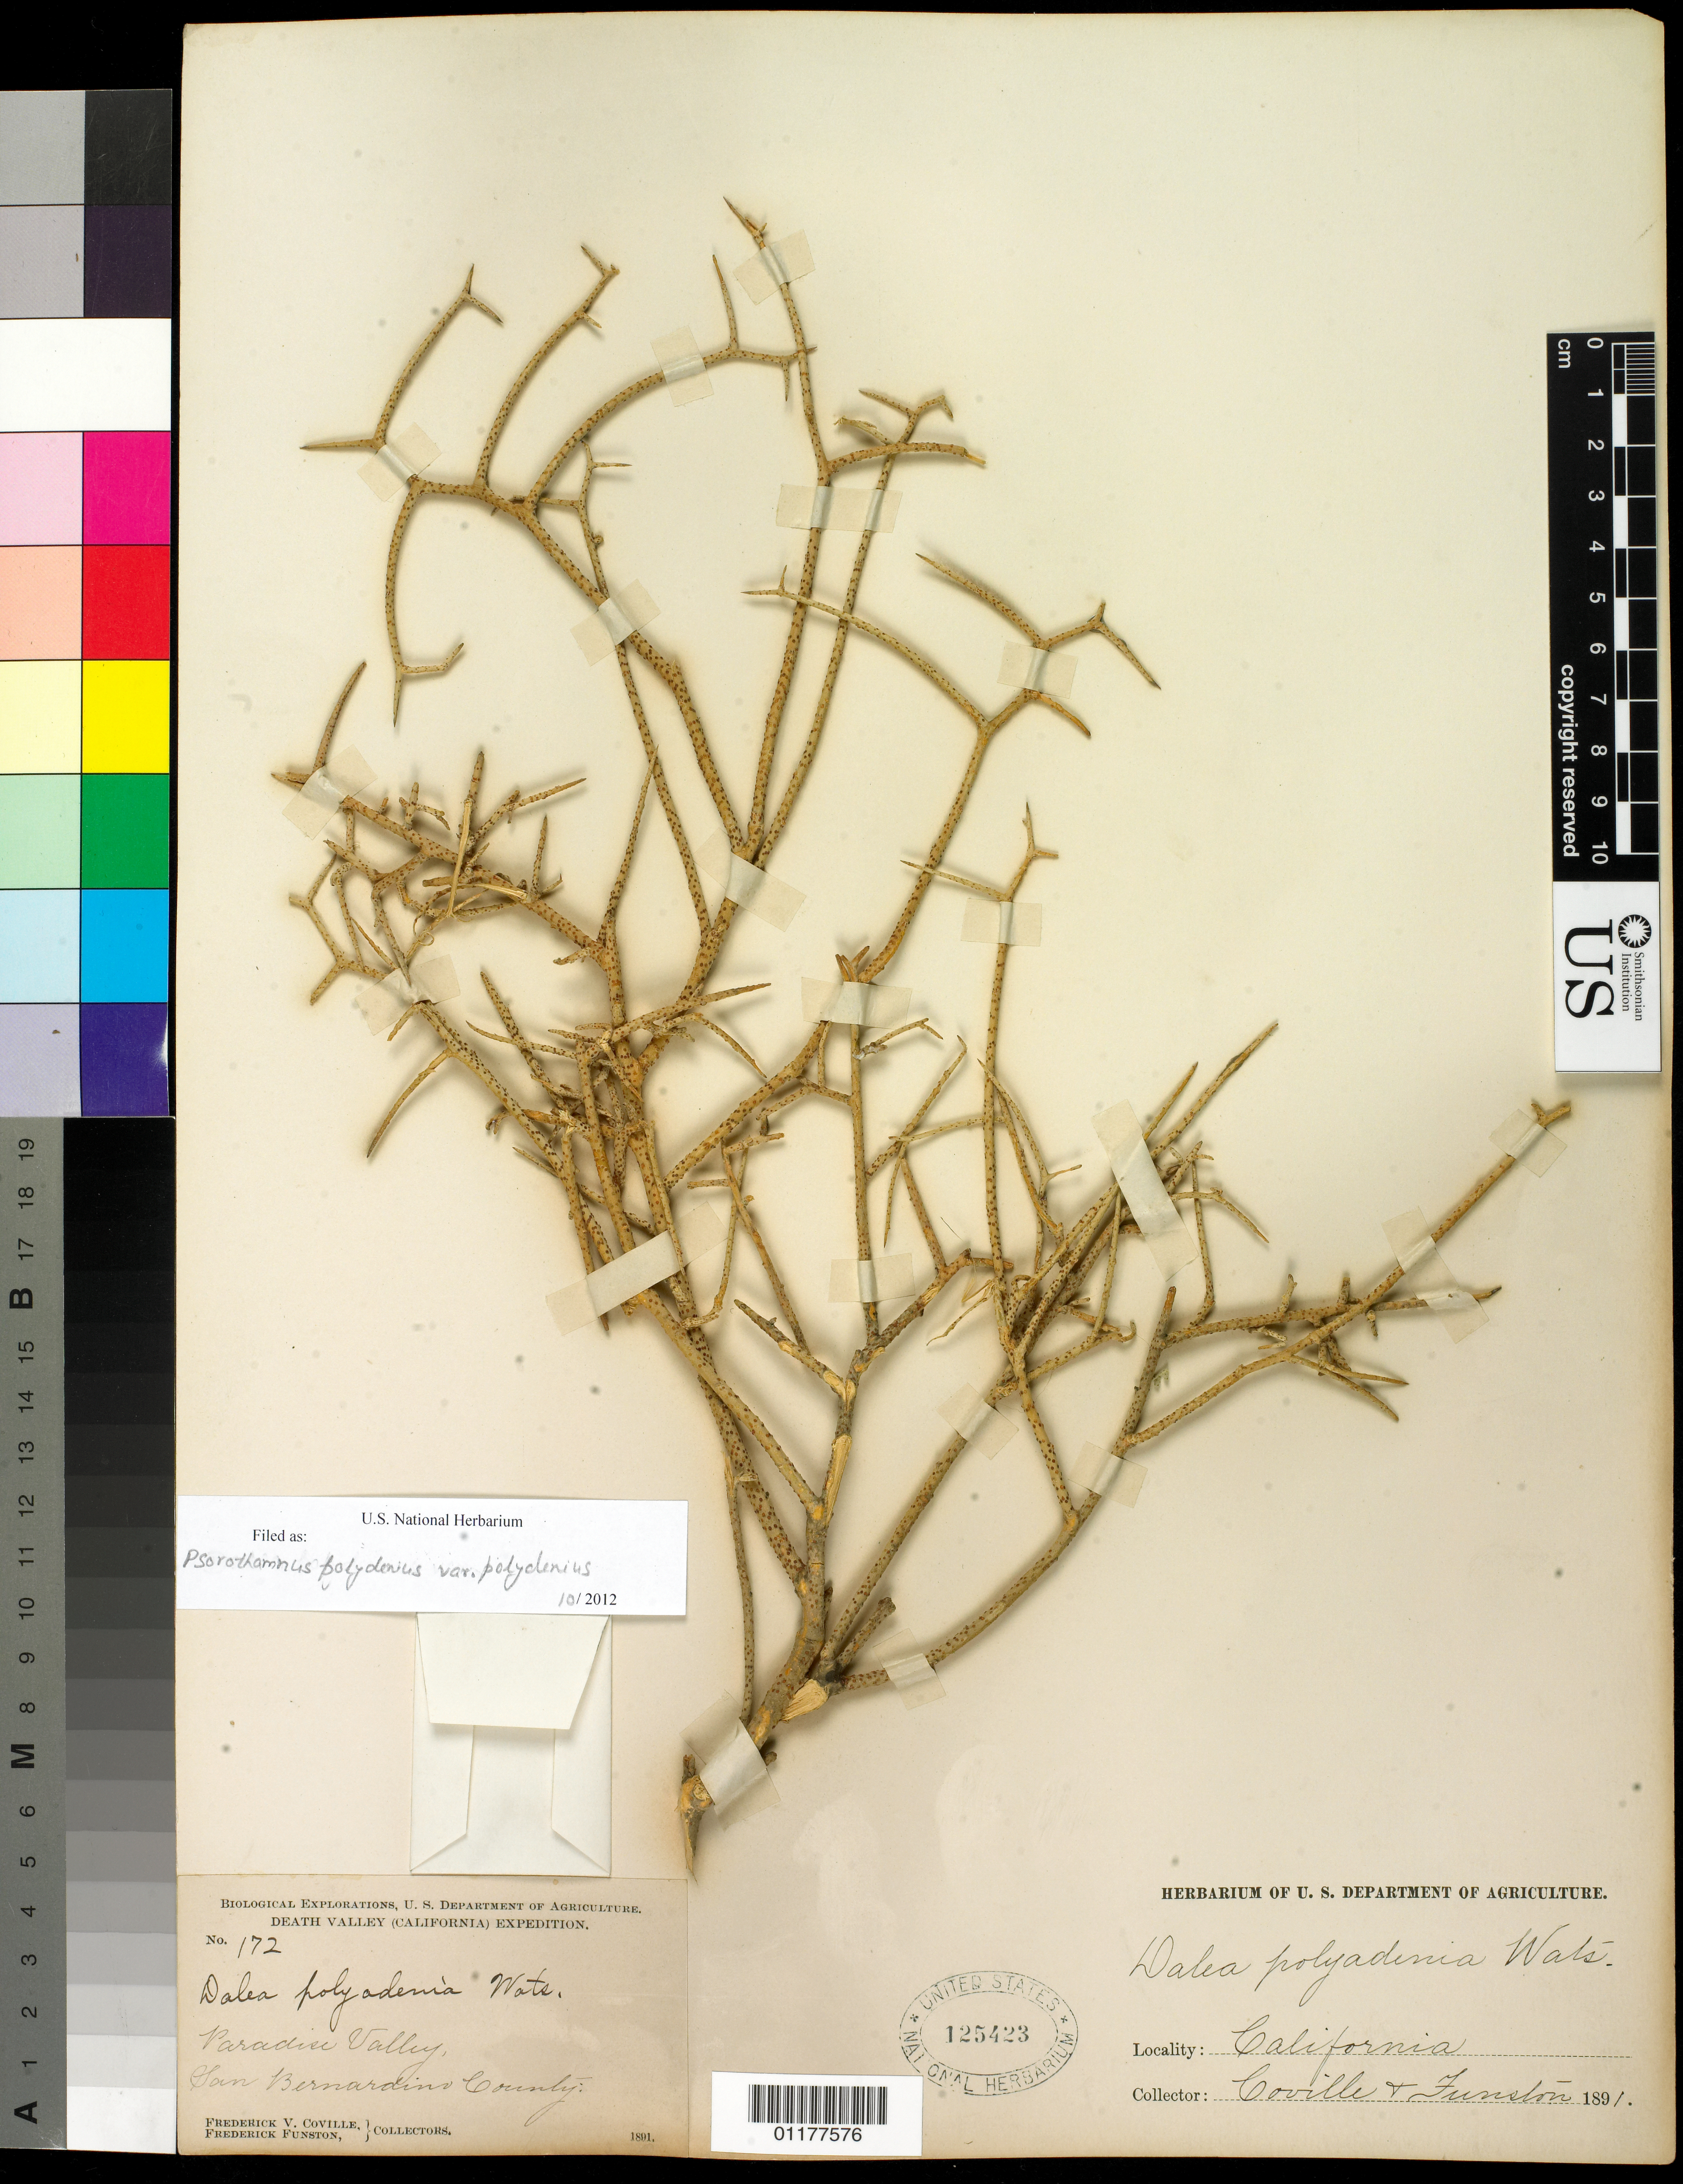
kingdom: Plantae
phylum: Tracheophyta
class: Magnoliopsida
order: Fabales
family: Fabaceae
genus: Psorothamnus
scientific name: Psorothamnus polydenius var. polydenius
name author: (Torr.) Rydb.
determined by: Strong, M. T., (US), Smithsonian Institution - National Museum of Natural History (UNITED STATES)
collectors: F. V. Coville & F. Funston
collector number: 172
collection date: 1891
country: United States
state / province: California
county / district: San Bernardino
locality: Paradise Valley.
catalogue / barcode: US 125423